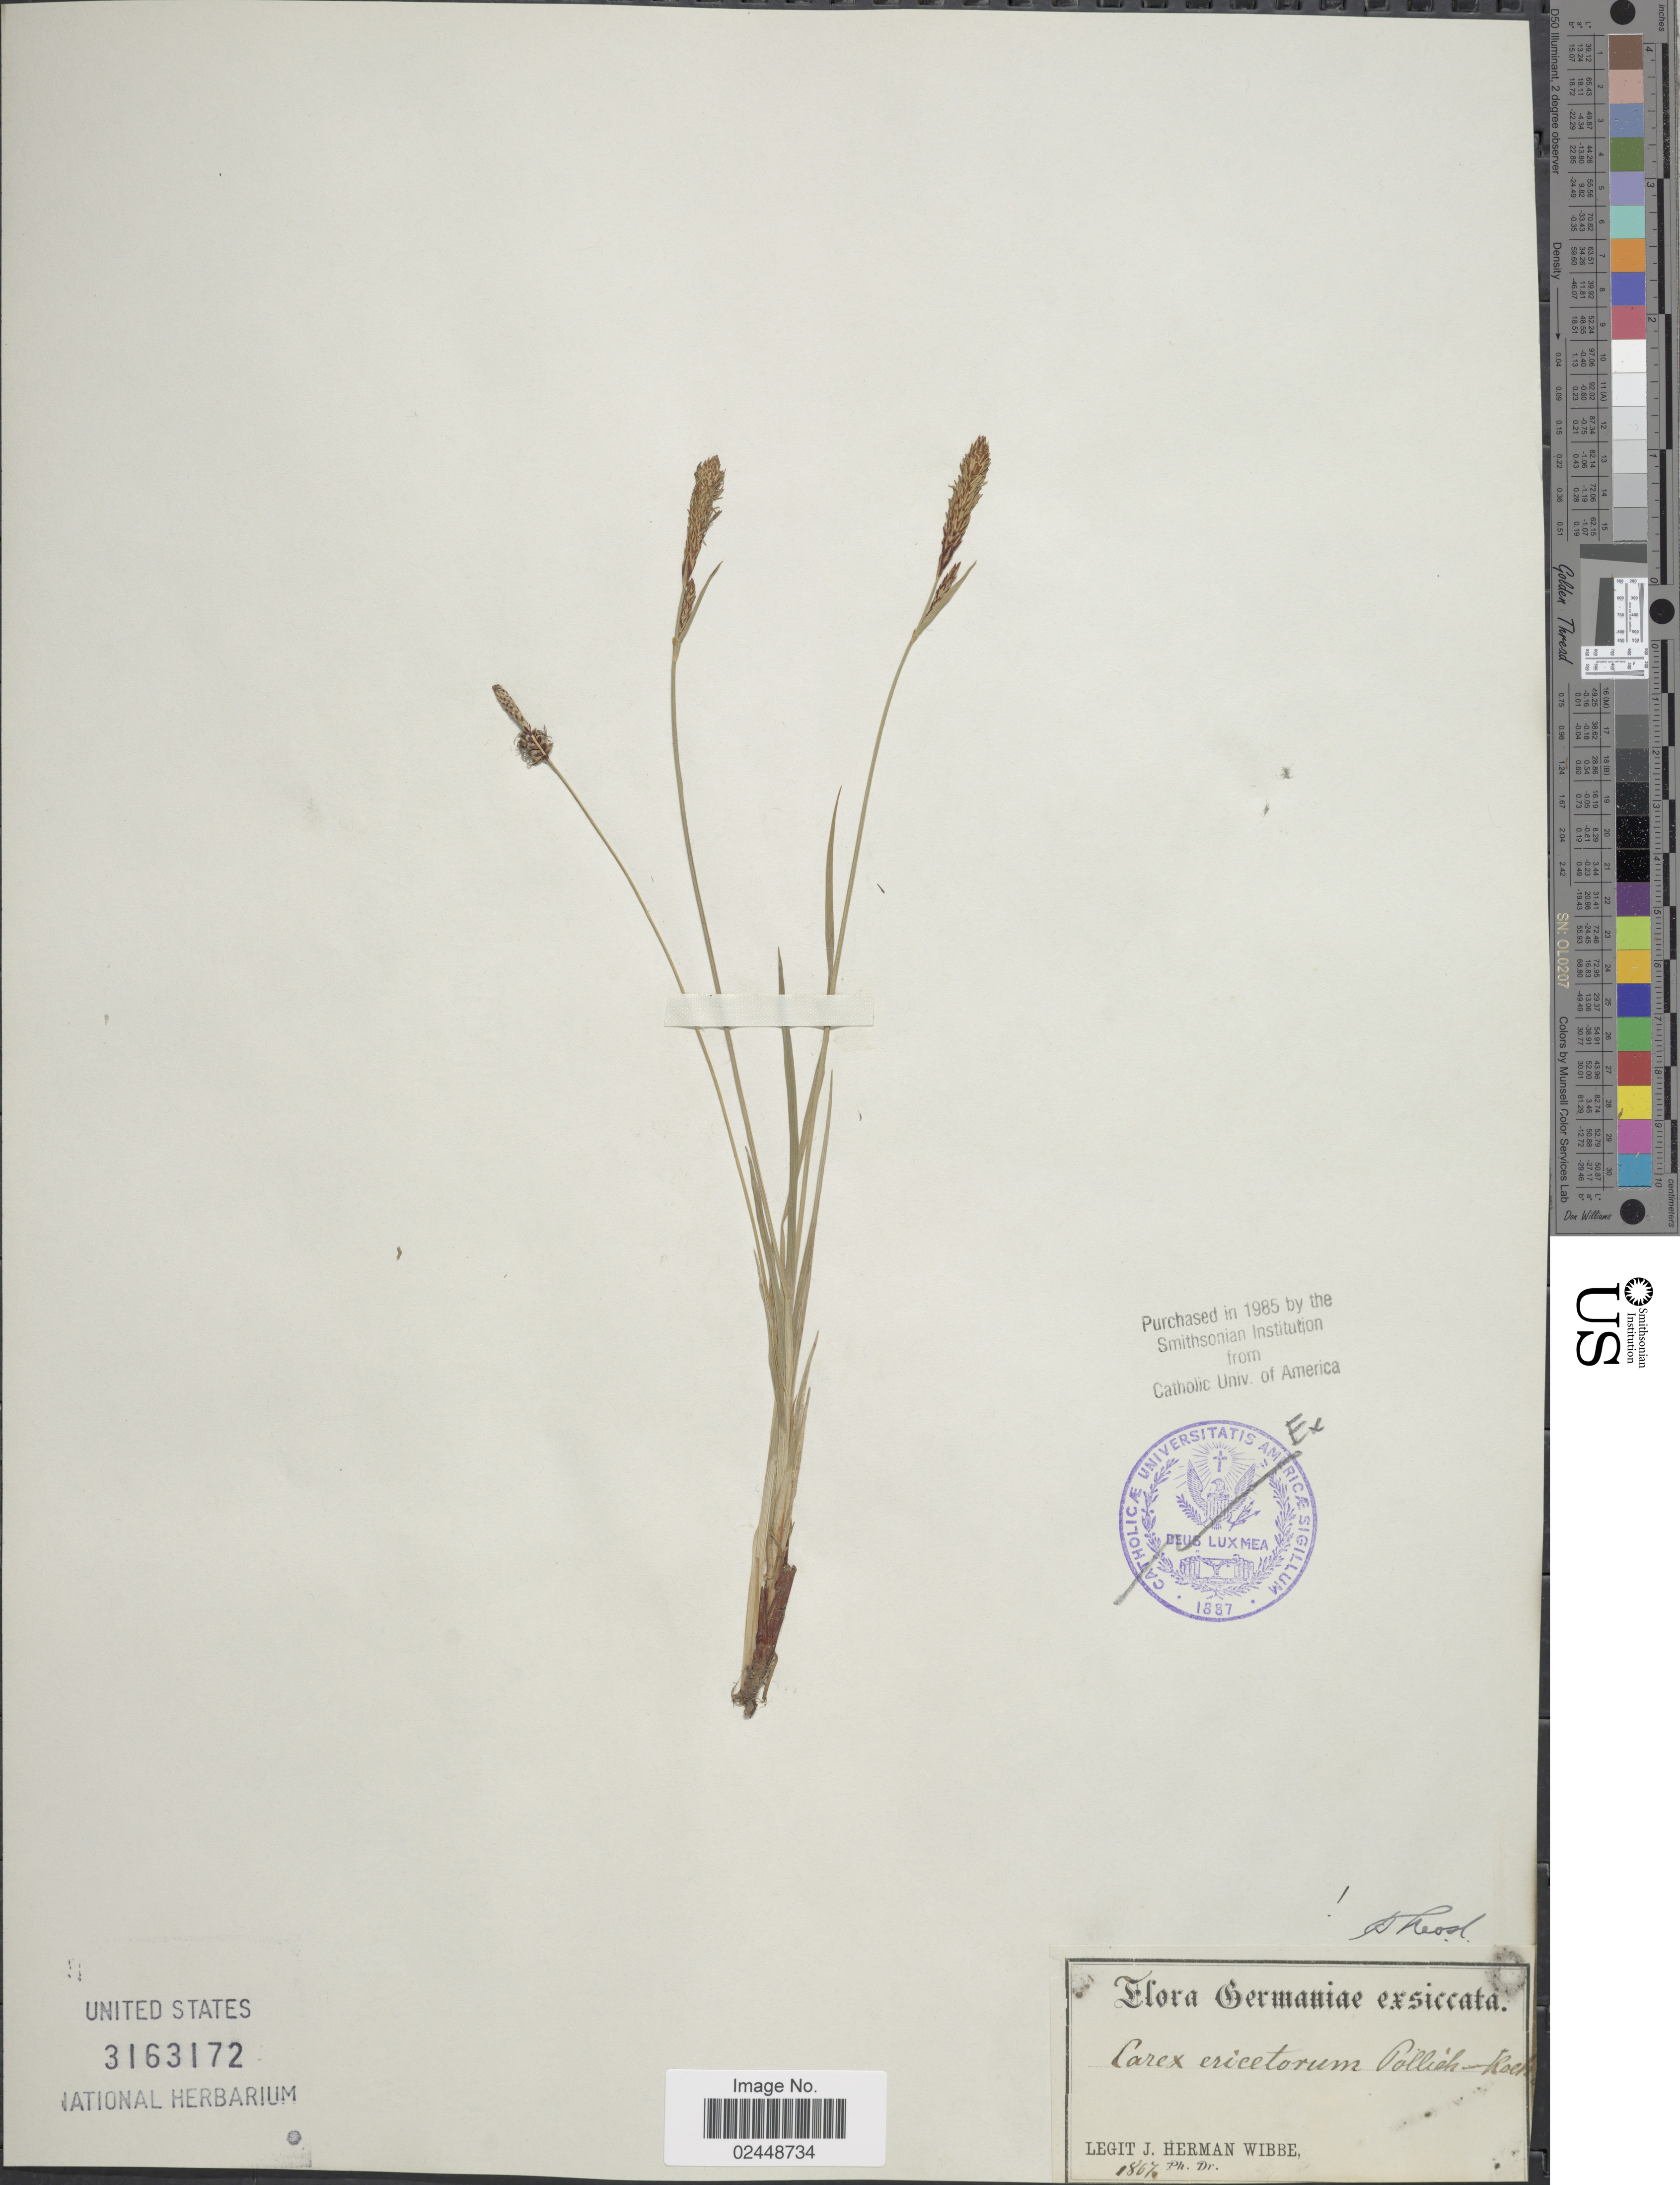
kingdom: Plantae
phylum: Tracheophyta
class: Liliopsida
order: Poales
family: Cyperaceae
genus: Carex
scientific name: Carex ericetorum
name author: Pollich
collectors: J. Wibbe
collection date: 1867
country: Germany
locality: Germaniae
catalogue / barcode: US 3163172